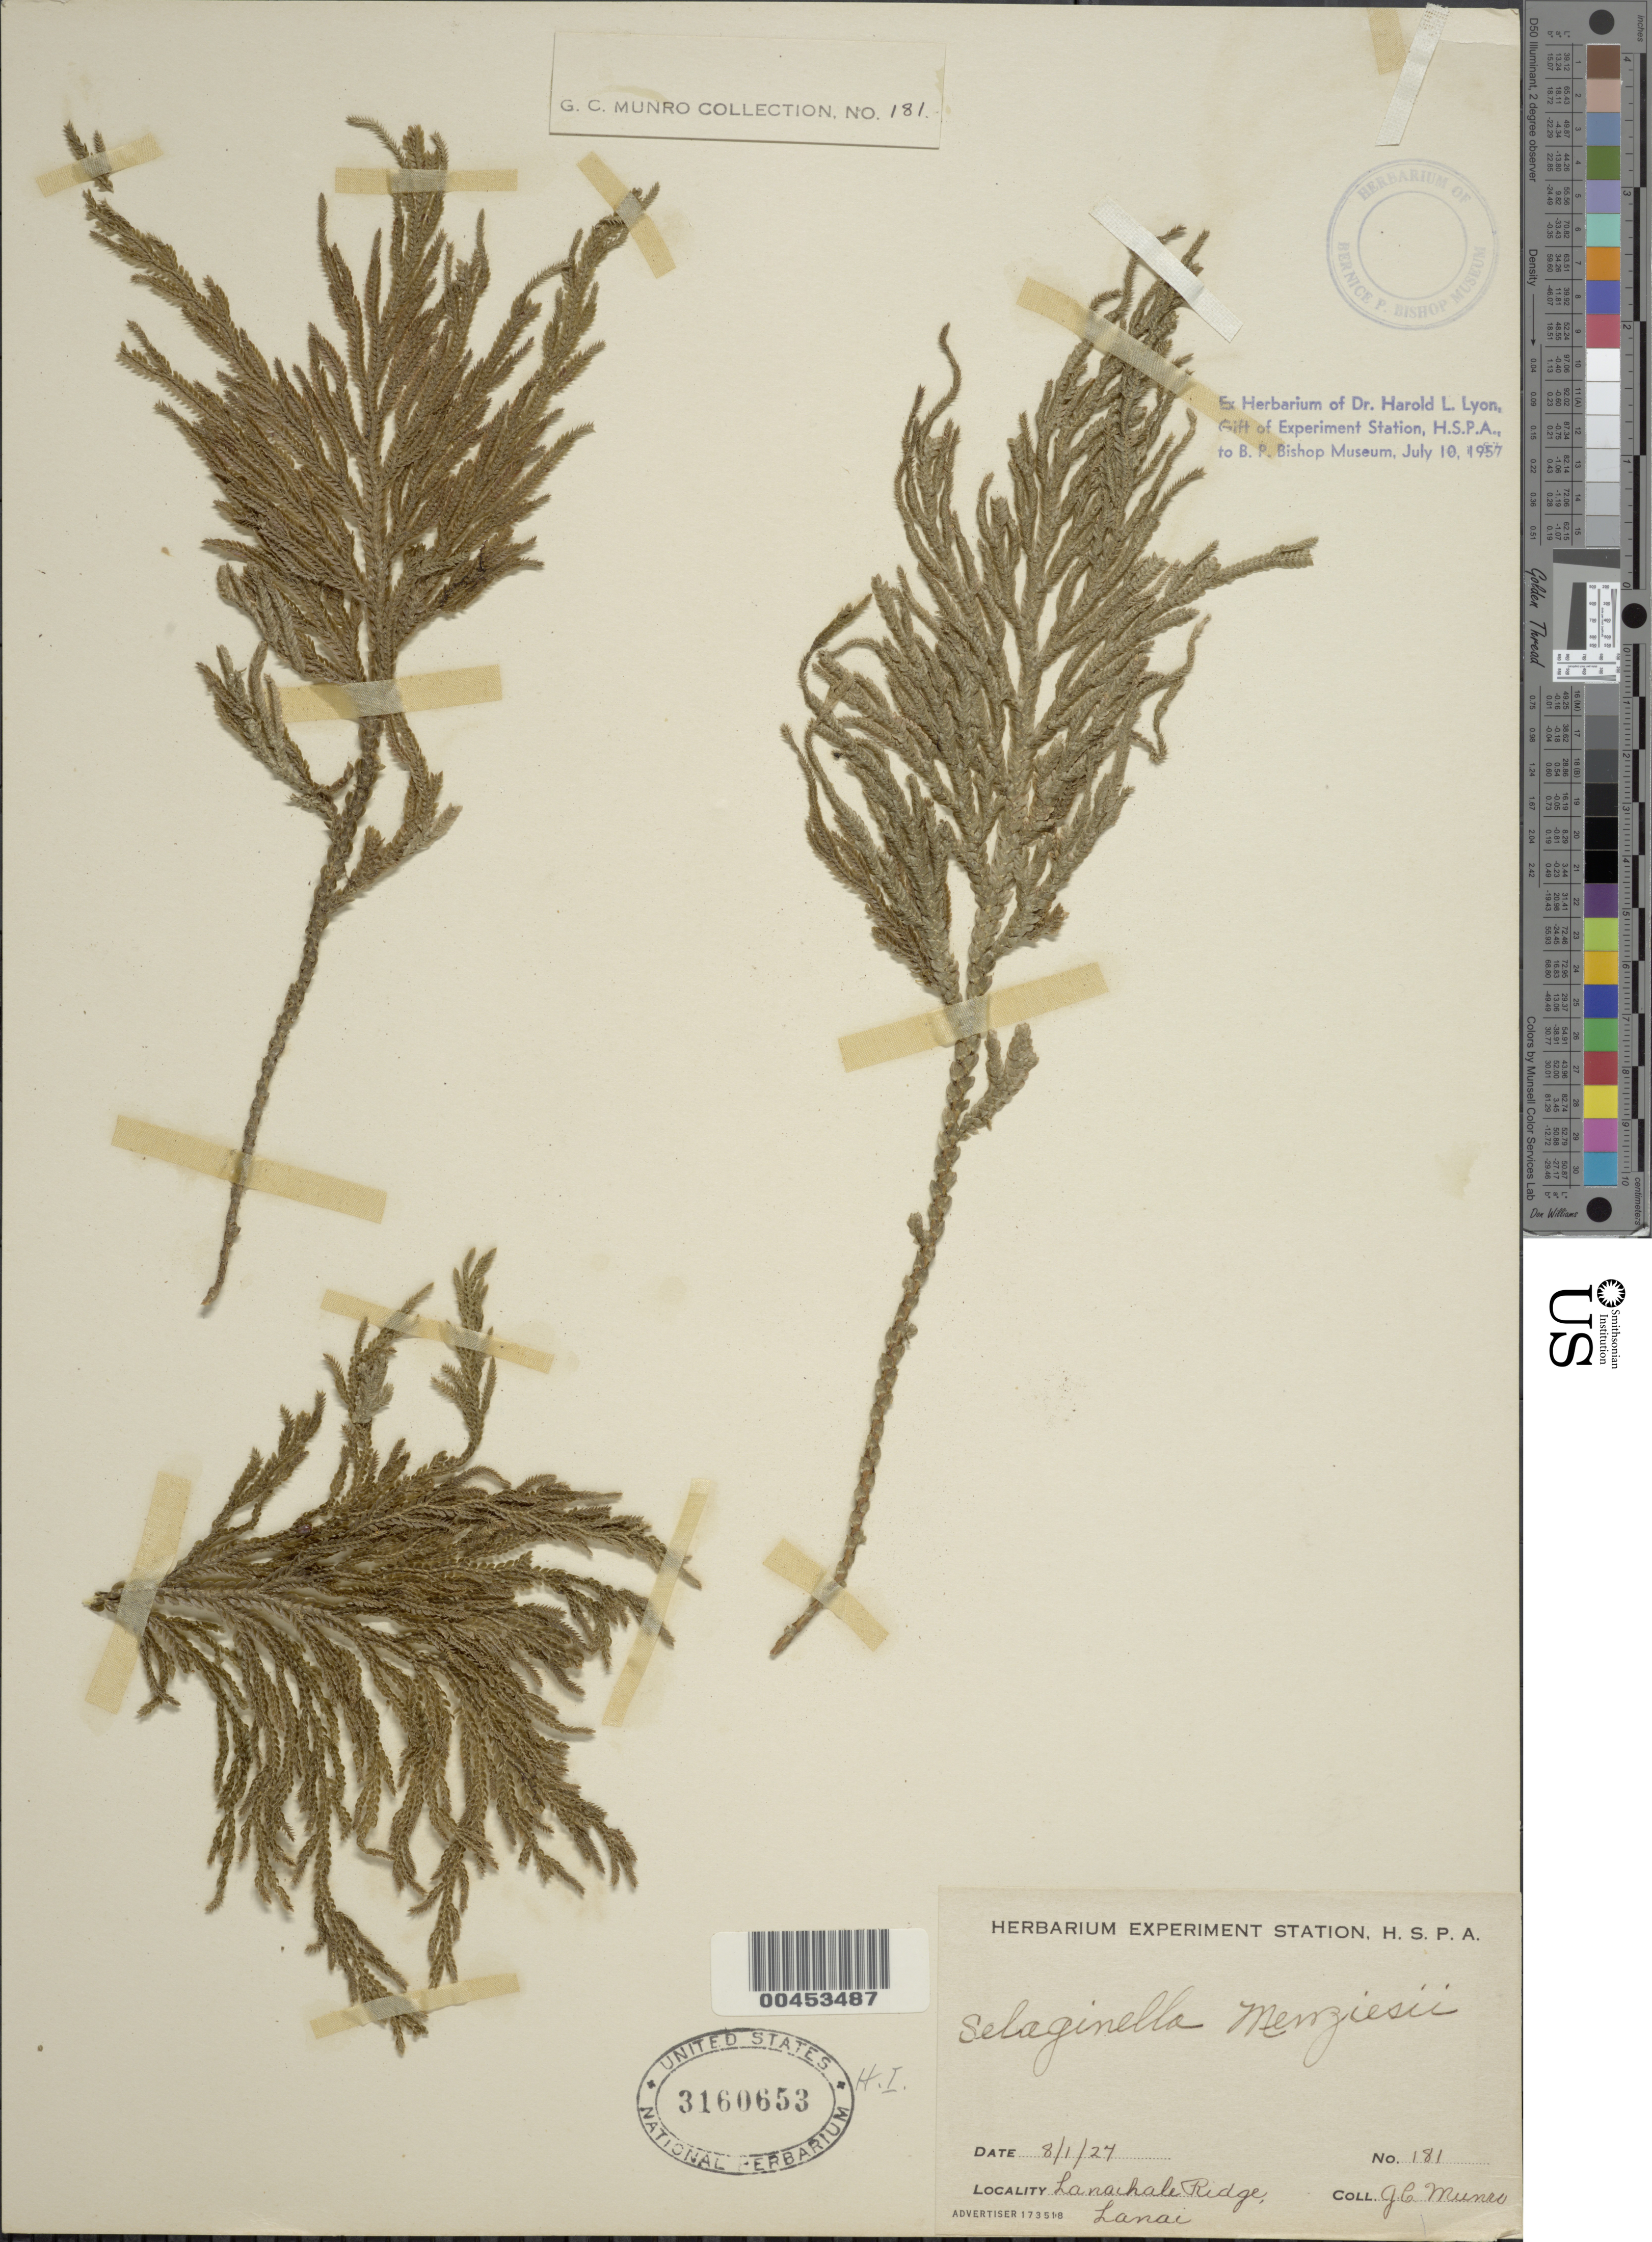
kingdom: Plantae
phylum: Tracheophyta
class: Lycopodiopsida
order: Selaginellales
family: Selaginellaceae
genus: Selaginella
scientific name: Selaginella arbuscula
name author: (Kualf.) Spring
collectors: G. C. Munro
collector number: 181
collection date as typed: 8 Jan 1927 or 1 Aug 1927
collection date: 1927-01-08 or 1927-08-01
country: United States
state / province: Hawaii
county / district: Maui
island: Lana'i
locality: Lanaihale Ridge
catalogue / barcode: US 3160653